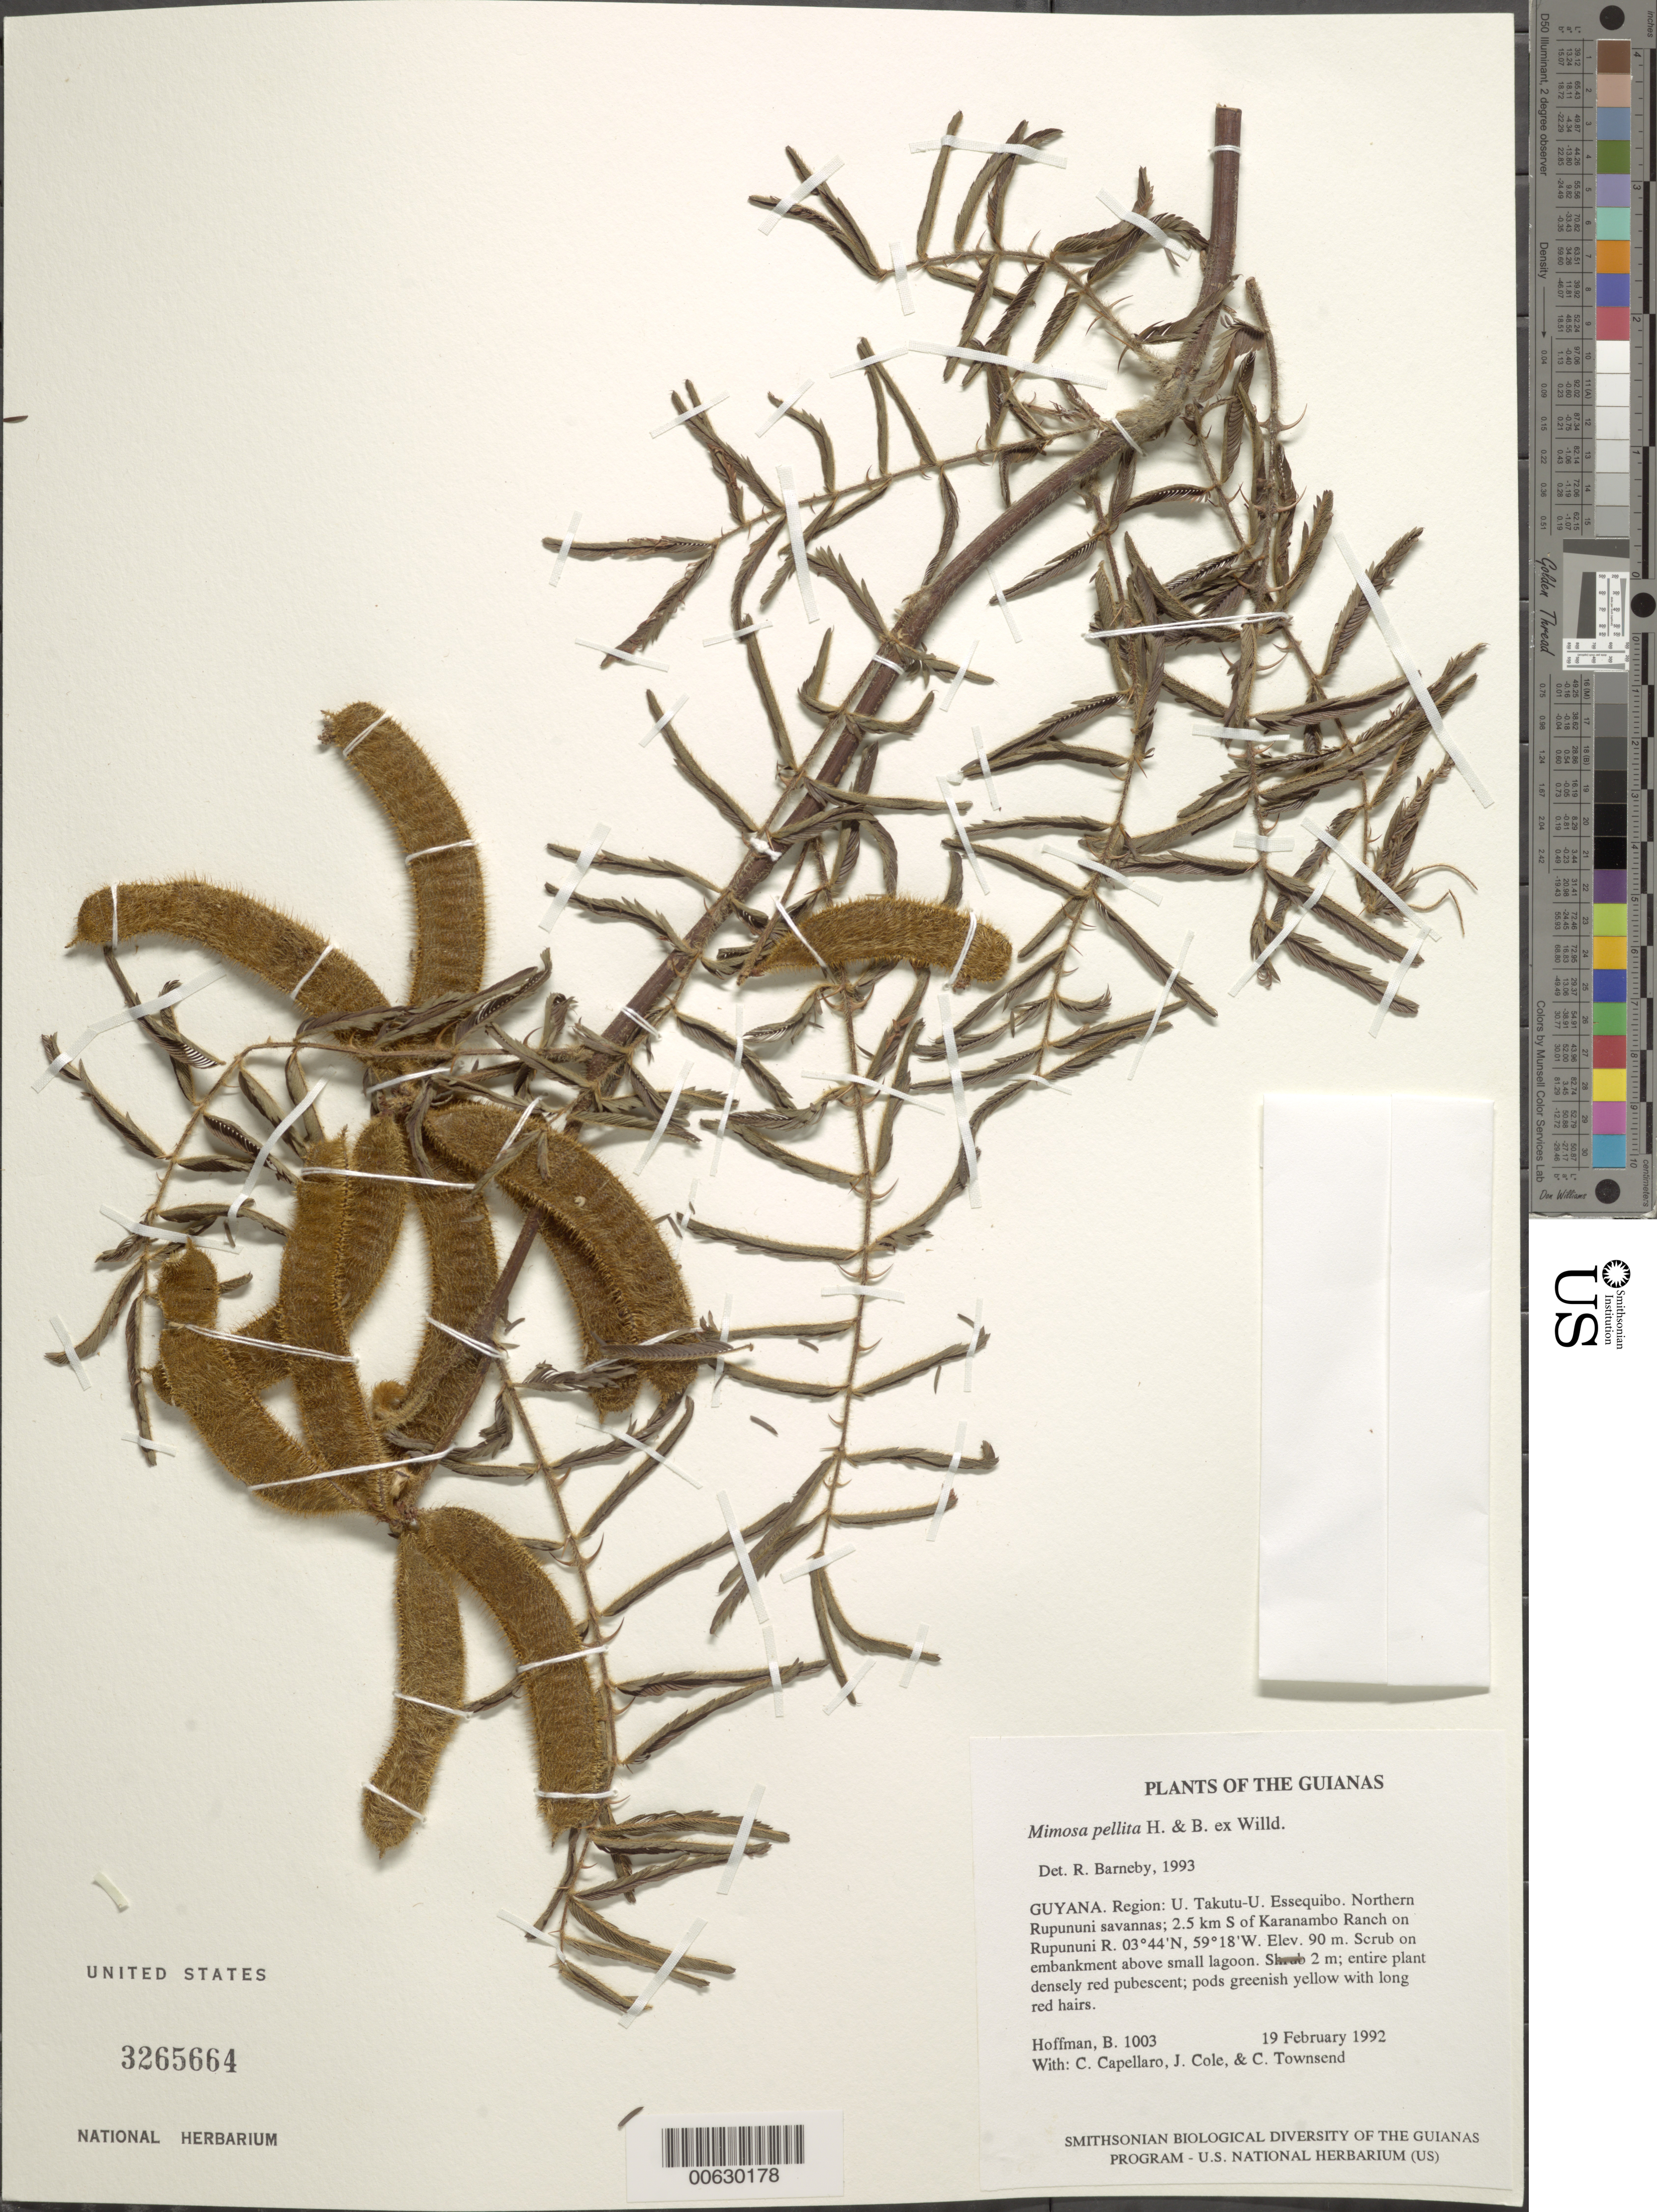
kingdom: Plantae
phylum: Tracheophyta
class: Magnoliopsida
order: Fabales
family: Fabaceae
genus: Mimosa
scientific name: Mimosa pellita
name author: Humb. & Bonpl. ex Willd.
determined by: Barneby, Rupert C., (NY)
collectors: B. Hoffman, C. Capellaro, J. Cole & C. Townsend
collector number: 1003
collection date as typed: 19 February 1992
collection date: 1992-02-19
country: Guyana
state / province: U. Takutu-U. Essequibo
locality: Northern Rupununi savannas; 2.5 km S of Karanambo Ranch on Rupununi River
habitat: Scrub on embankment above small lagoon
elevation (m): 90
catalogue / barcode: US 3265664